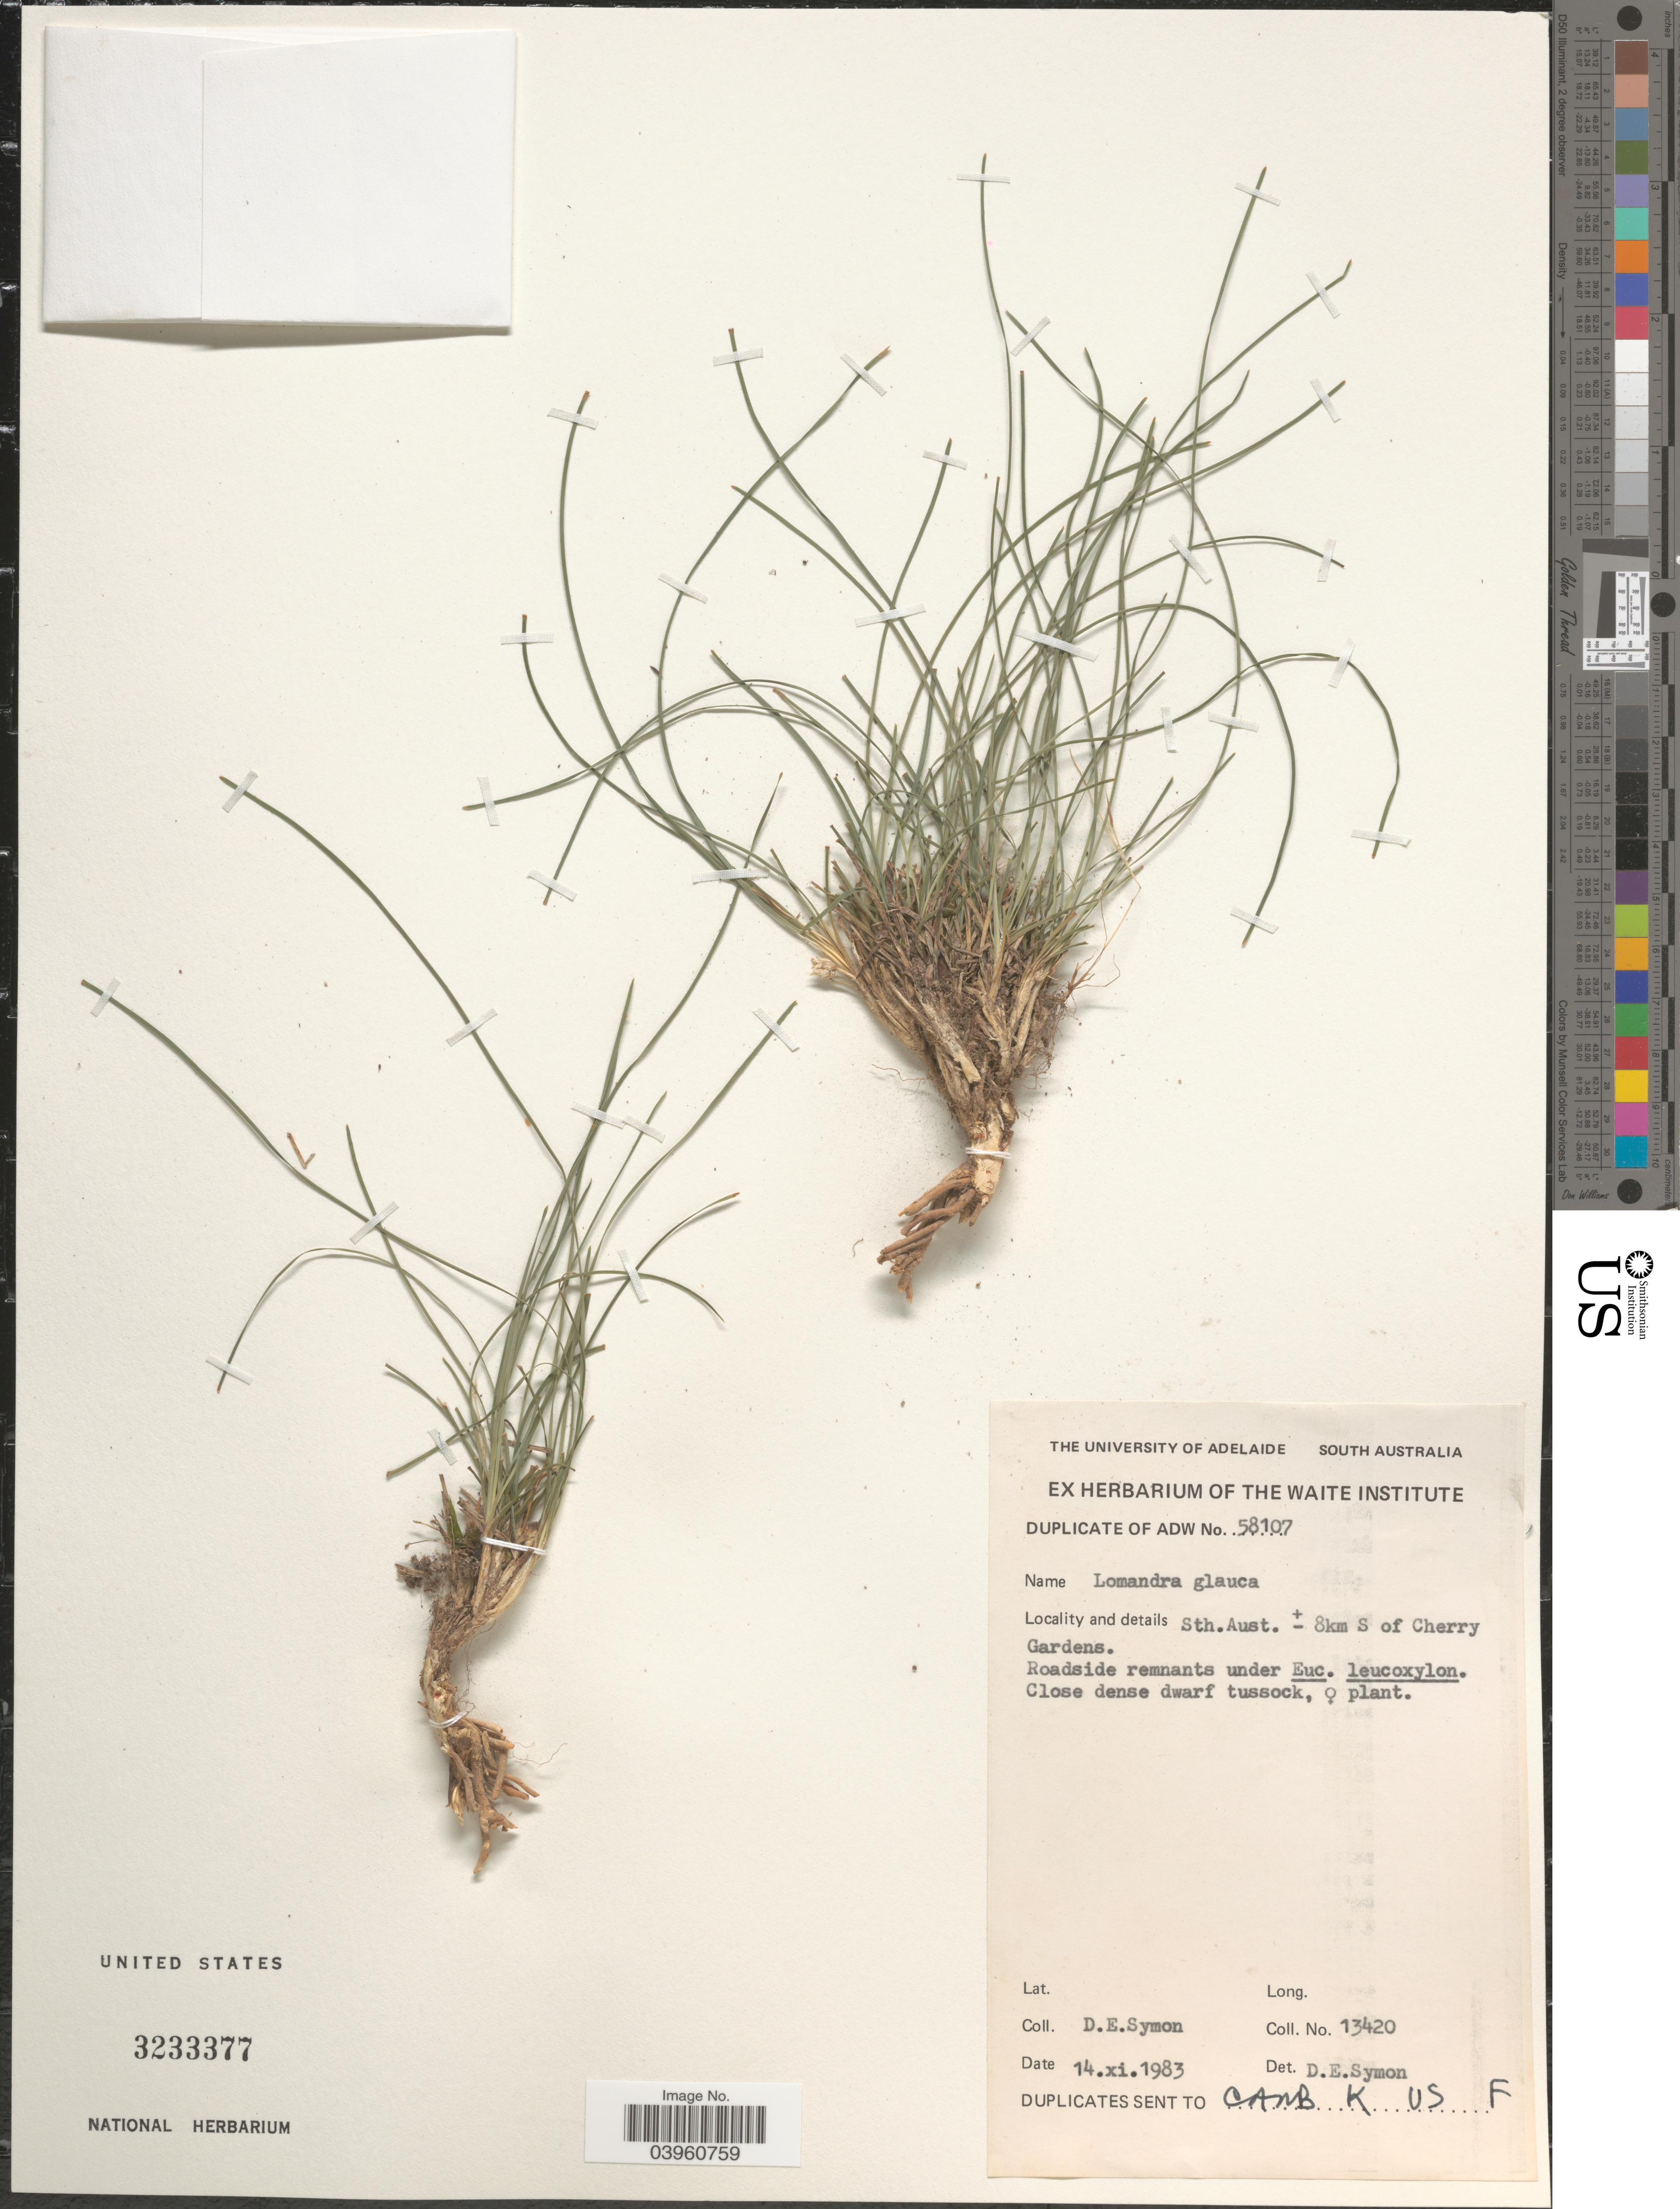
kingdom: Plantae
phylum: Tracheophyta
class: Liliopsida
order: Asparagales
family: Asparagaceae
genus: Lomandra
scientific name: Lomandra glauca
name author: (R. Br.) Ewart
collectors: D. Symon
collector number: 13420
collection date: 1983-11-14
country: Australia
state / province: South Australia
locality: Sth.Aust. ± 8km S of Cherry Gardens.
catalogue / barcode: US 3233377